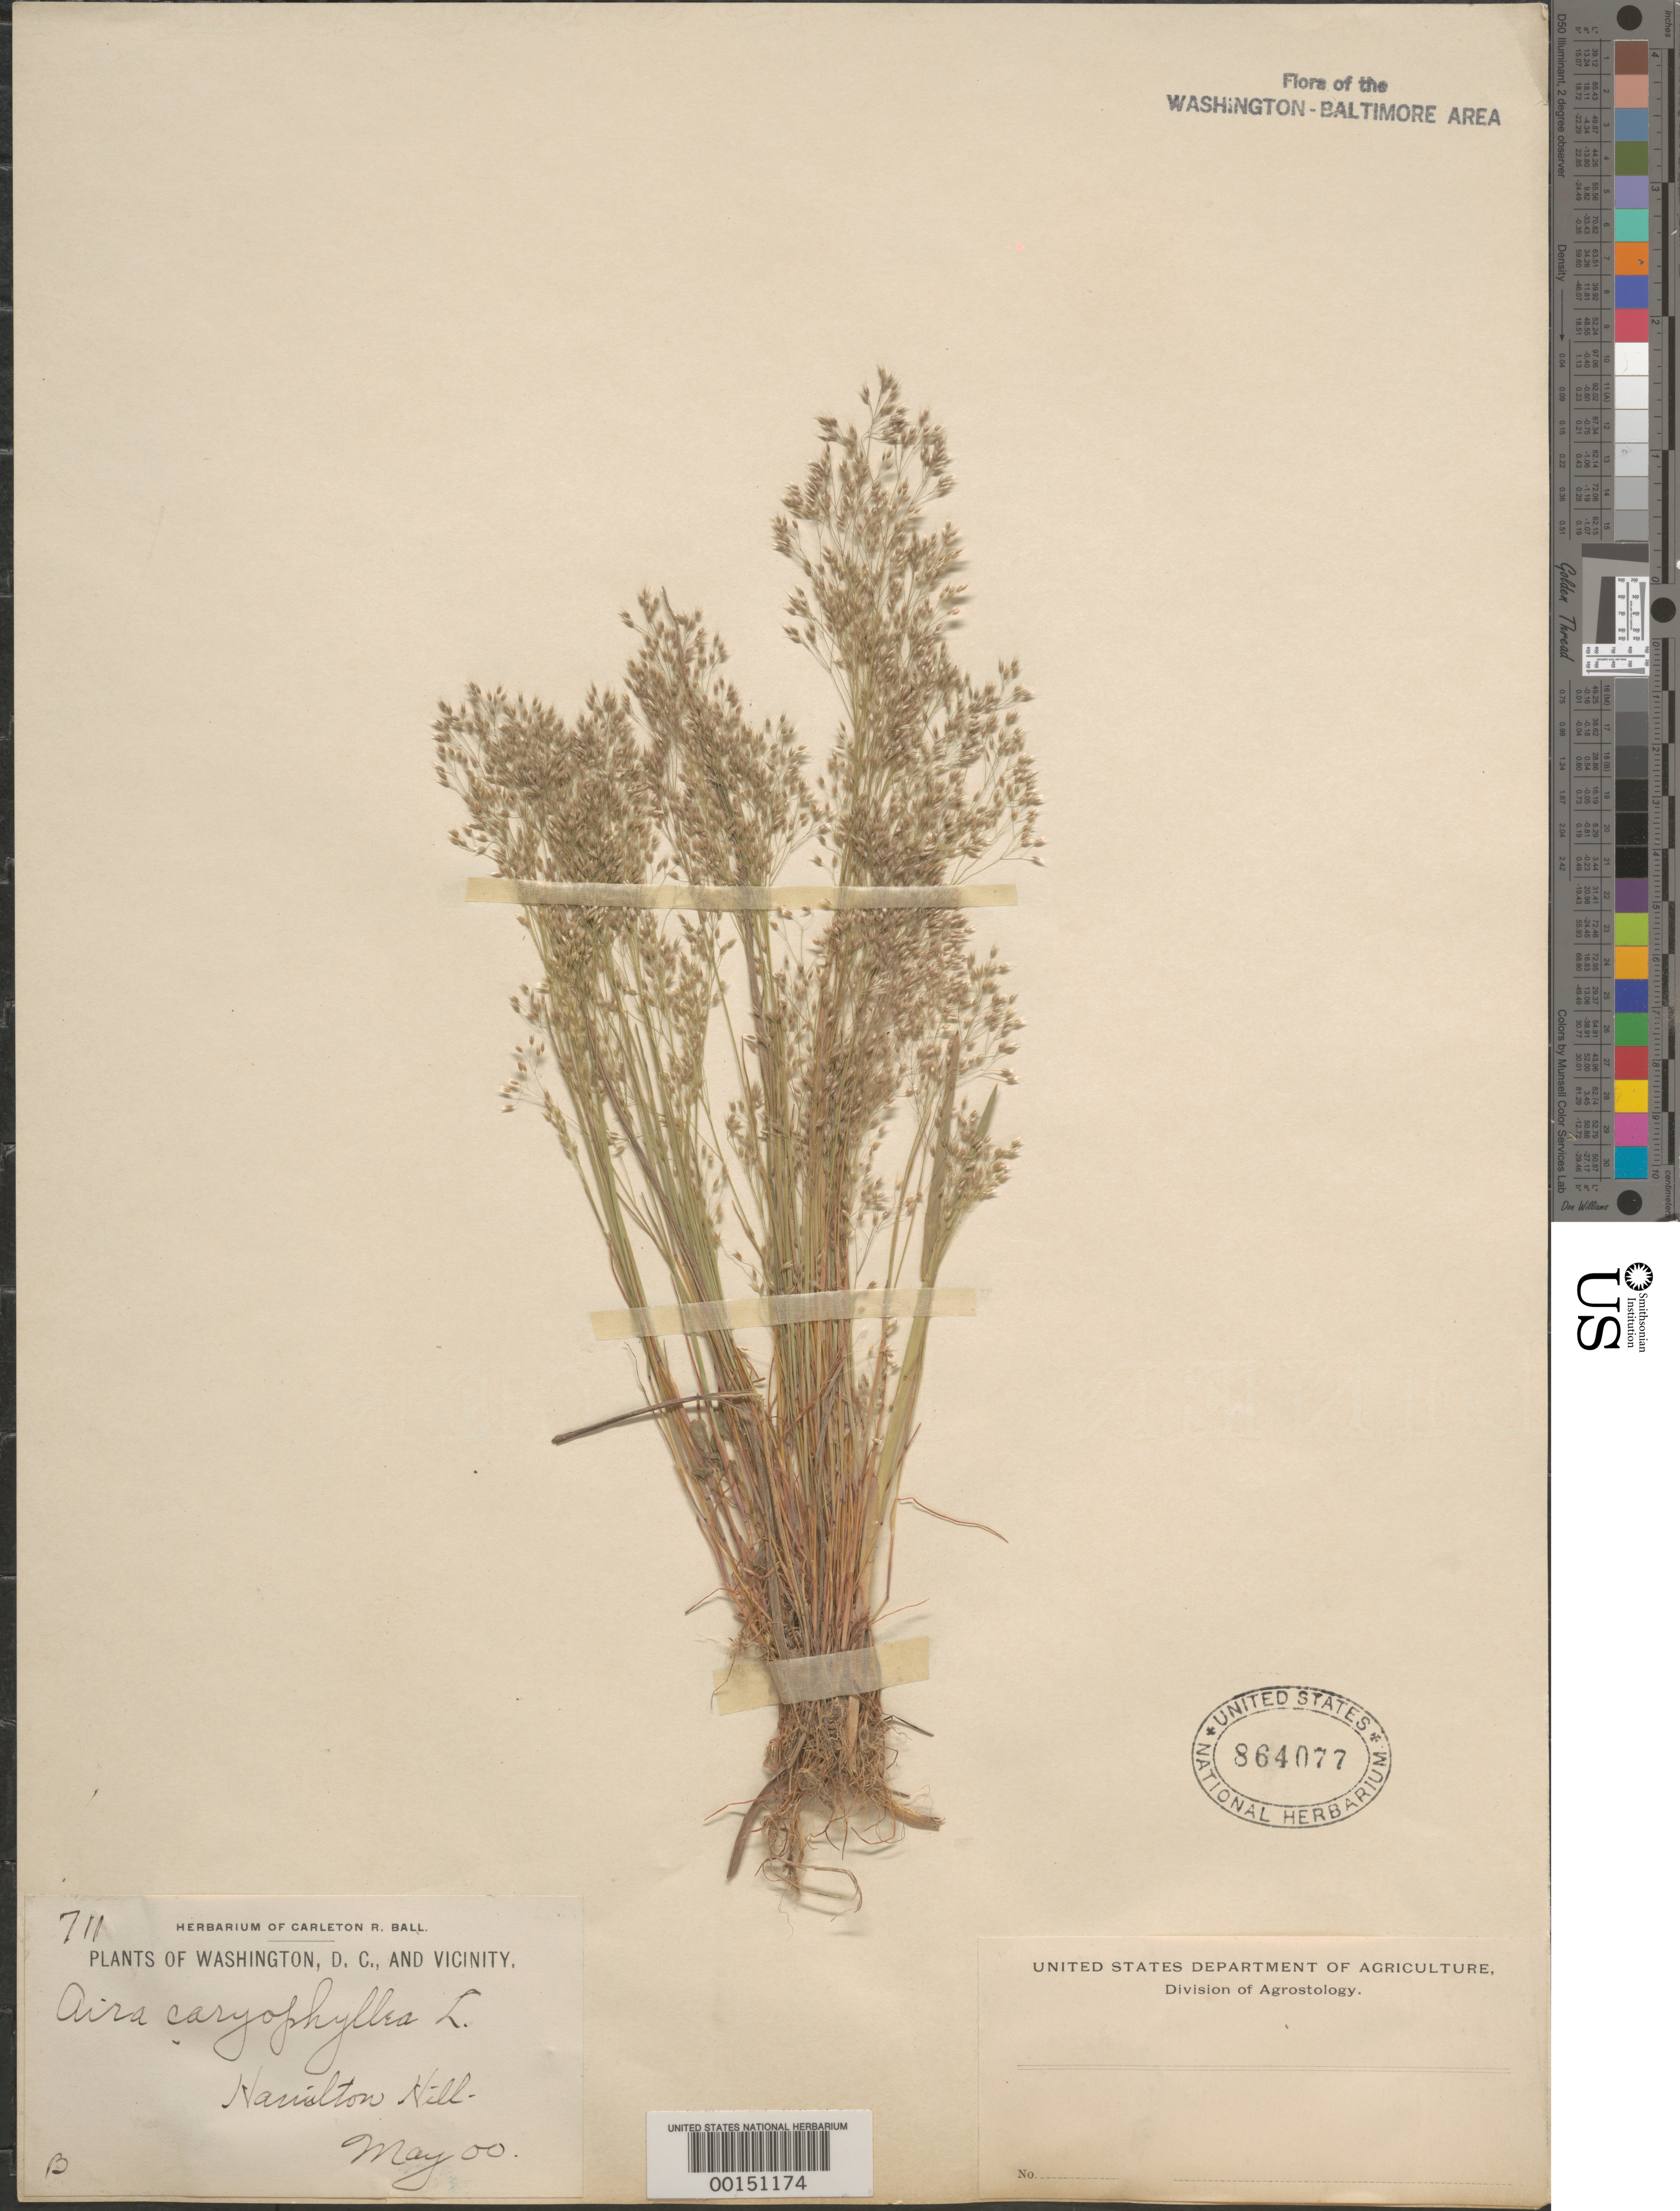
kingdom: Plantae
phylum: Tracheophyta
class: Liliopsida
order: Poales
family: Poaceae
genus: Aira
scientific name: Aira caryophyllea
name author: L.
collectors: C. R. Ball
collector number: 711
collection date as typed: May 1900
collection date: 1900-05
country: United States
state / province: District of Columbia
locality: Hamilton Hill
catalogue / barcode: US 864077